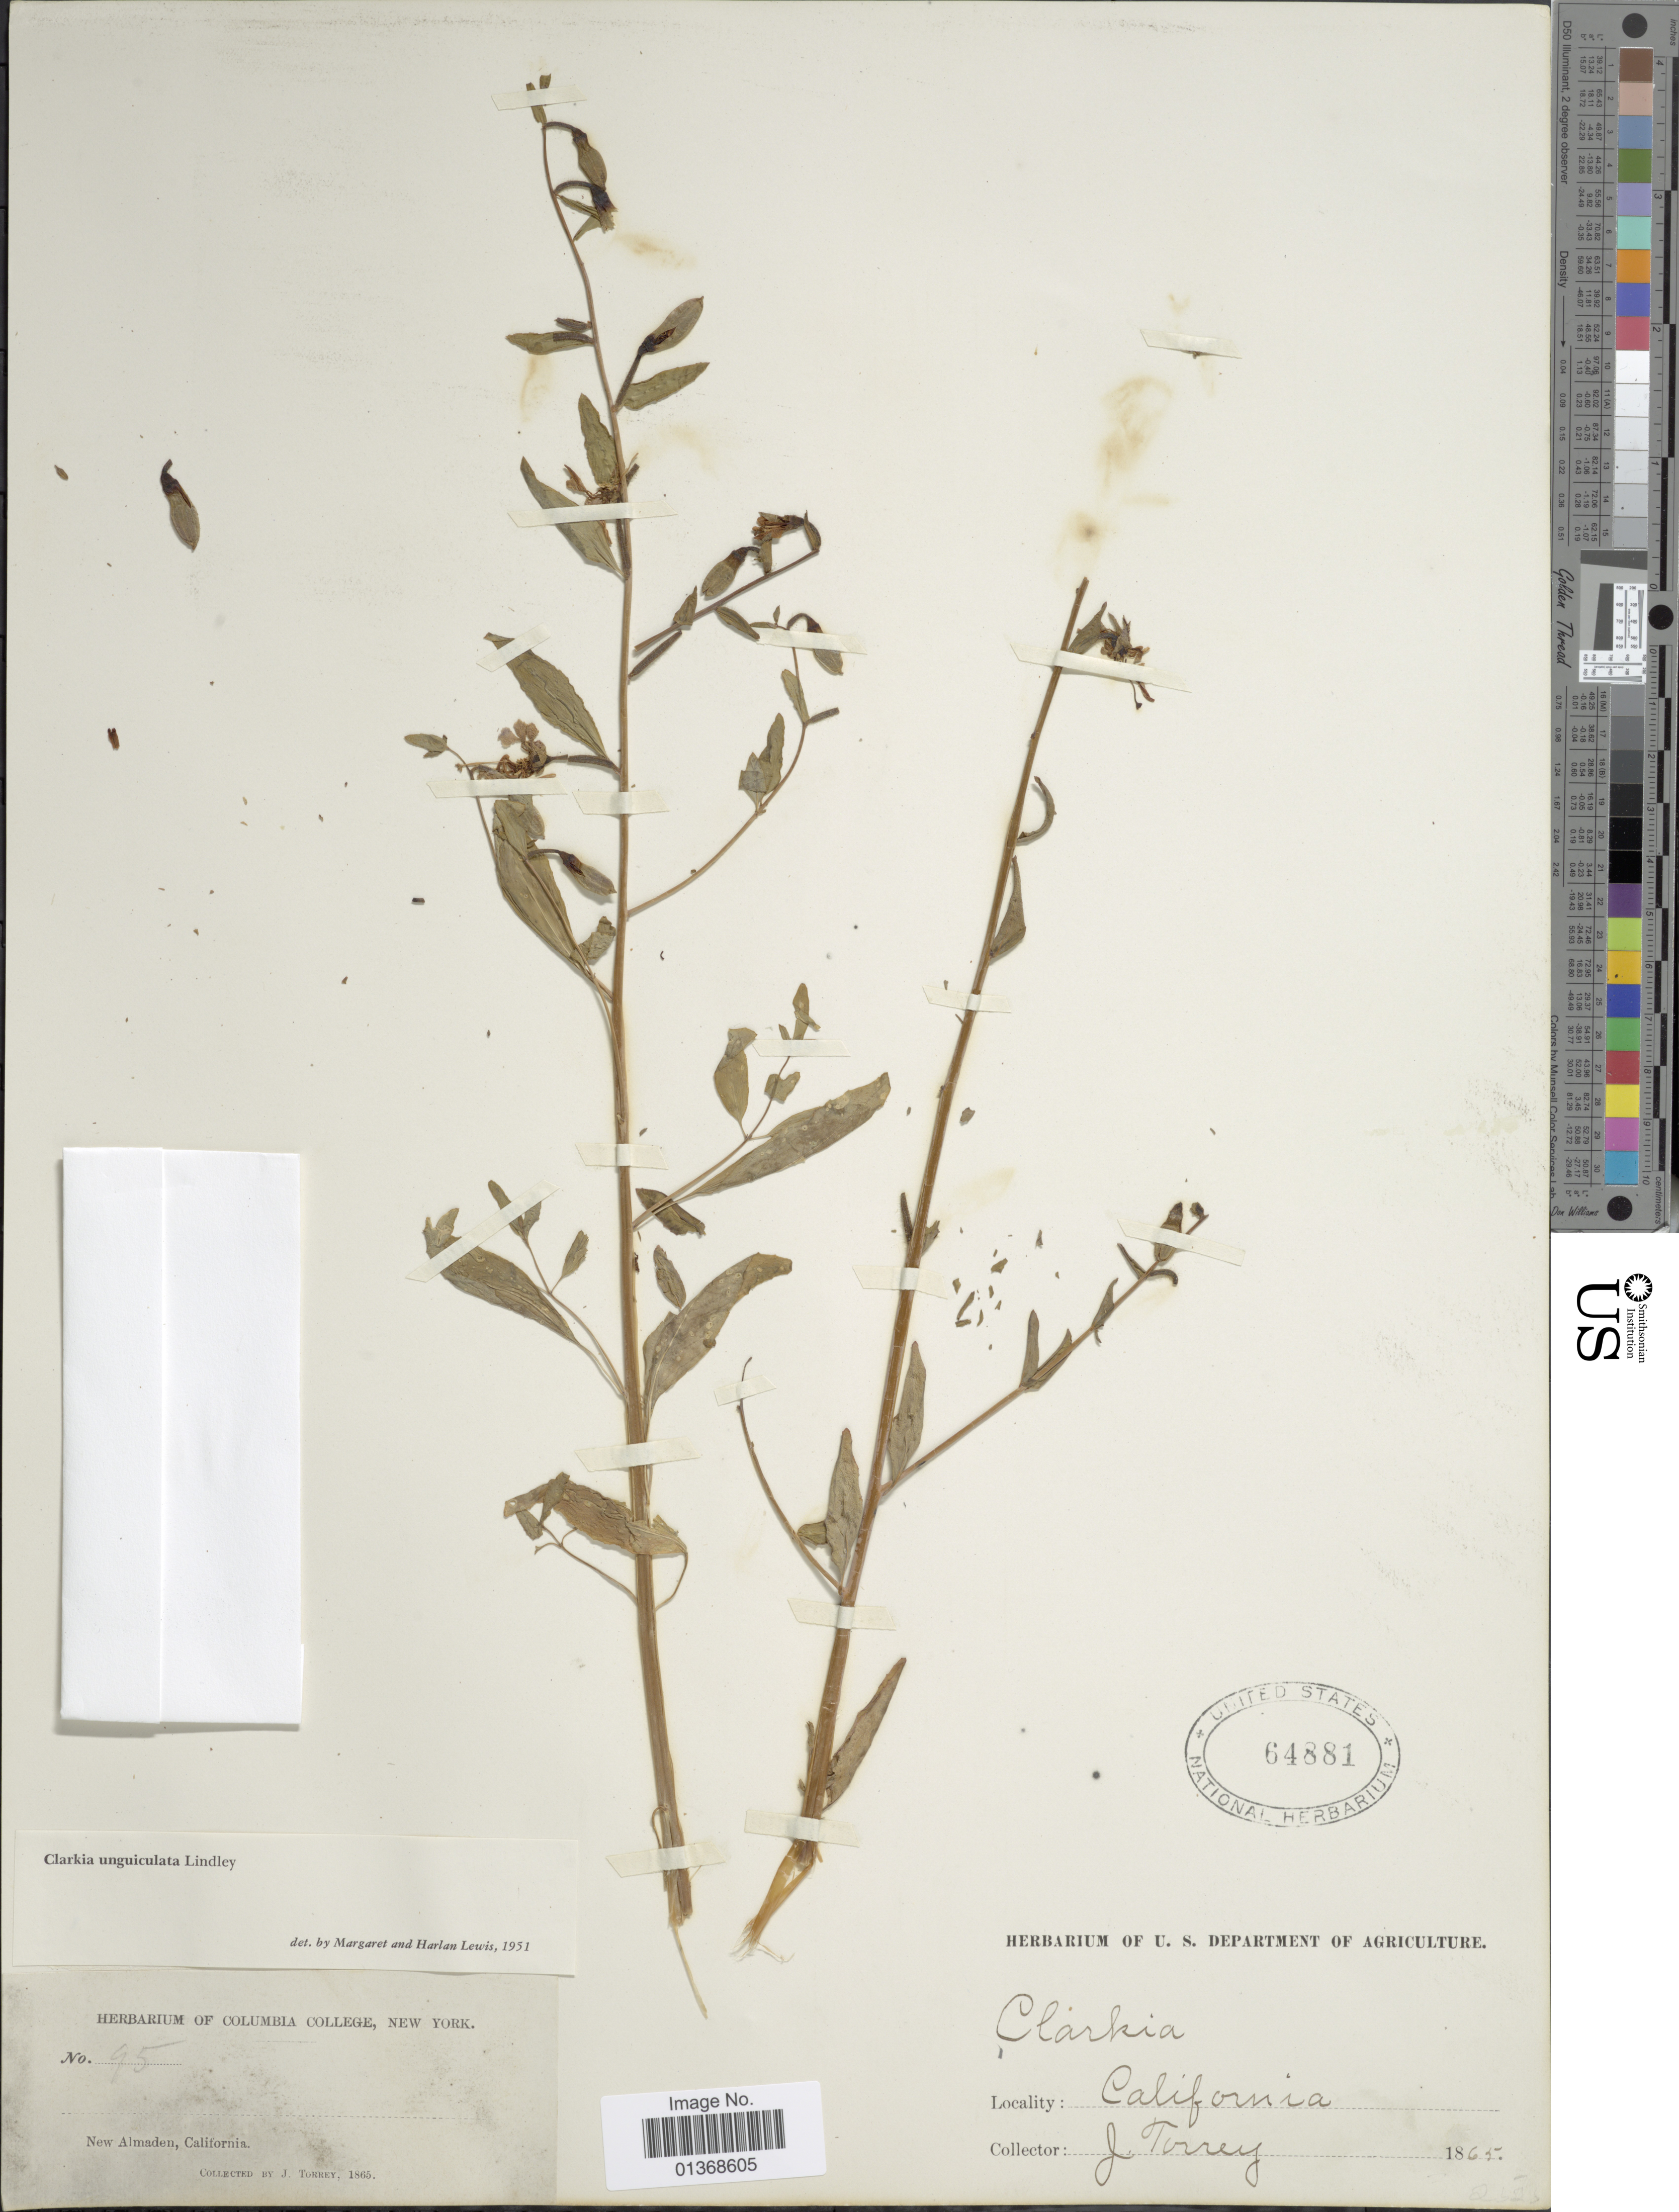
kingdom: Plantae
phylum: Tracheophyta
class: Magnoliopsida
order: Myrtales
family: Onagraceae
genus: Clarkia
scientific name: Clarkia unguiculata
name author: Lindl.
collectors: J. Torrey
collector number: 95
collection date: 1865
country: United States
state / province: California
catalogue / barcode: US 64881